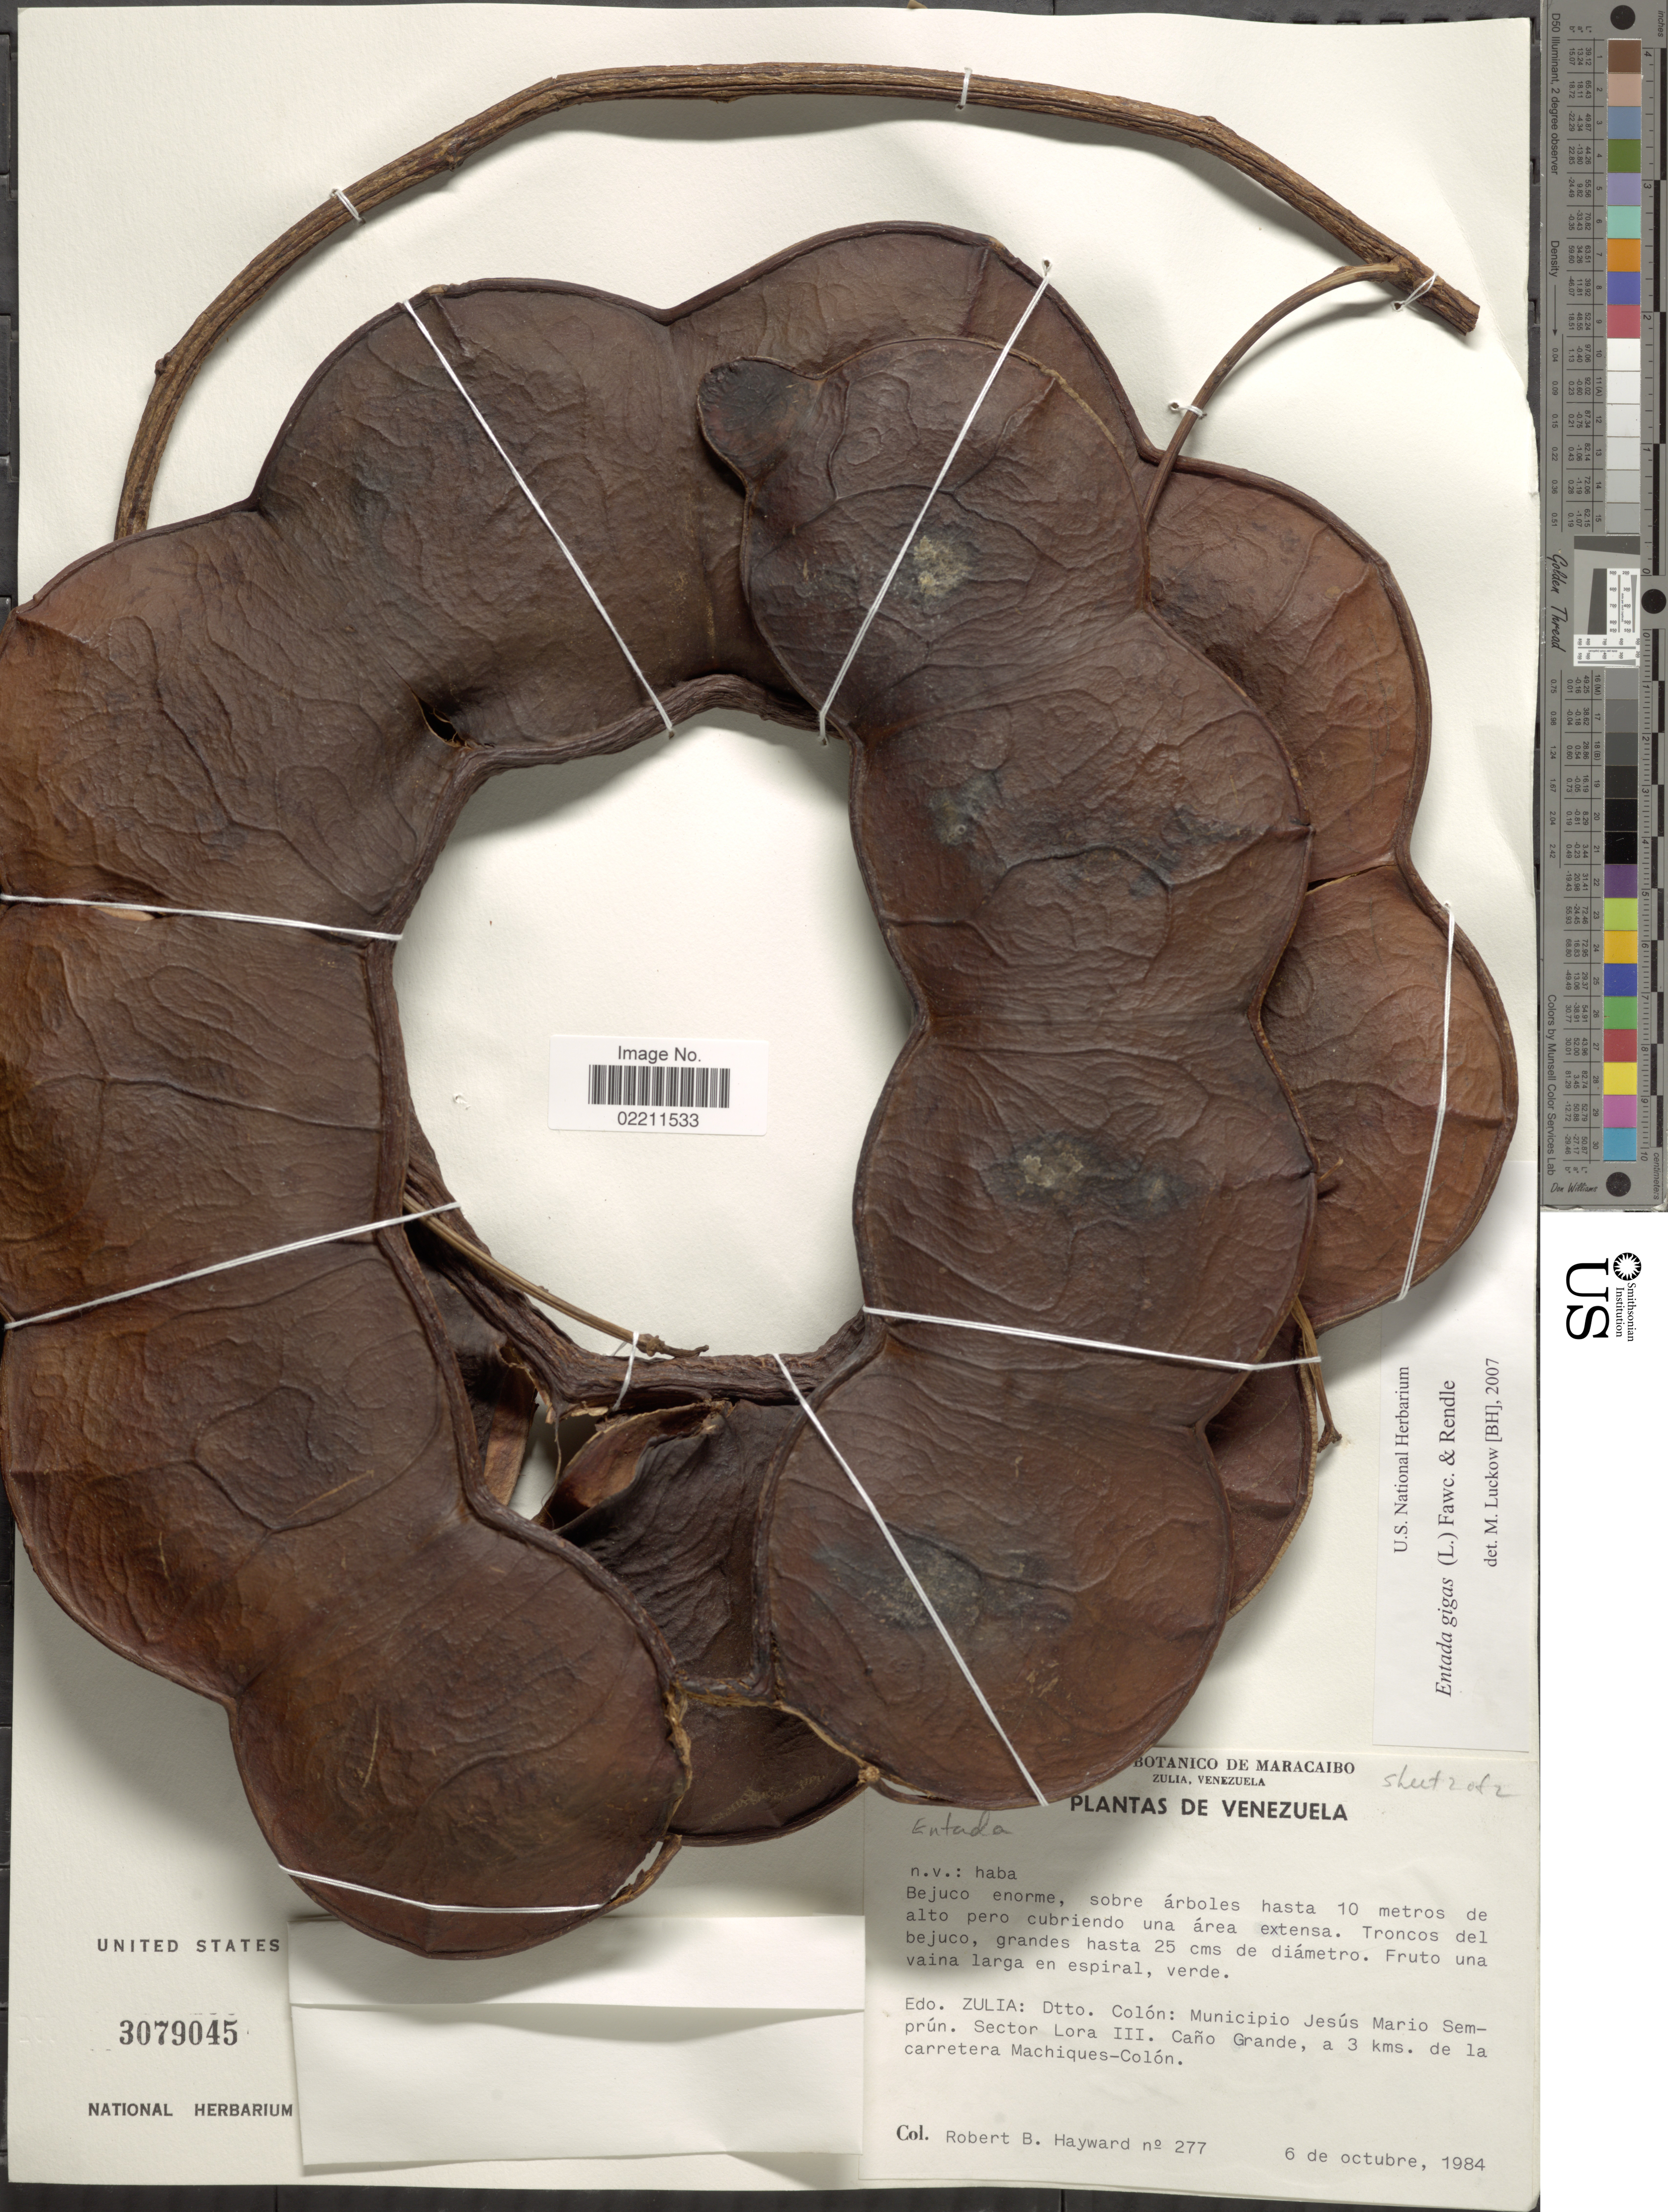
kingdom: Plantae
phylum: Tracheophyta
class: Magnoliopsida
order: Fabales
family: Fabaceae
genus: Entada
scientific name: Entada gigas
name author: (L.) Fawc. & Rendle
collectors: R. Hayward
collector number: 277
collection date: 1984-10-06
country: Venezuela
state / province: Zulia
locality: Venezuela. Edo. Zulia: Dtto. Colon: Municpio Jesus Mario Semprun. Sectori Lora III. Cano Grande, a 3 kms. de la cerretera Machiques- Colon.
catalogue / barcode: US 3079045